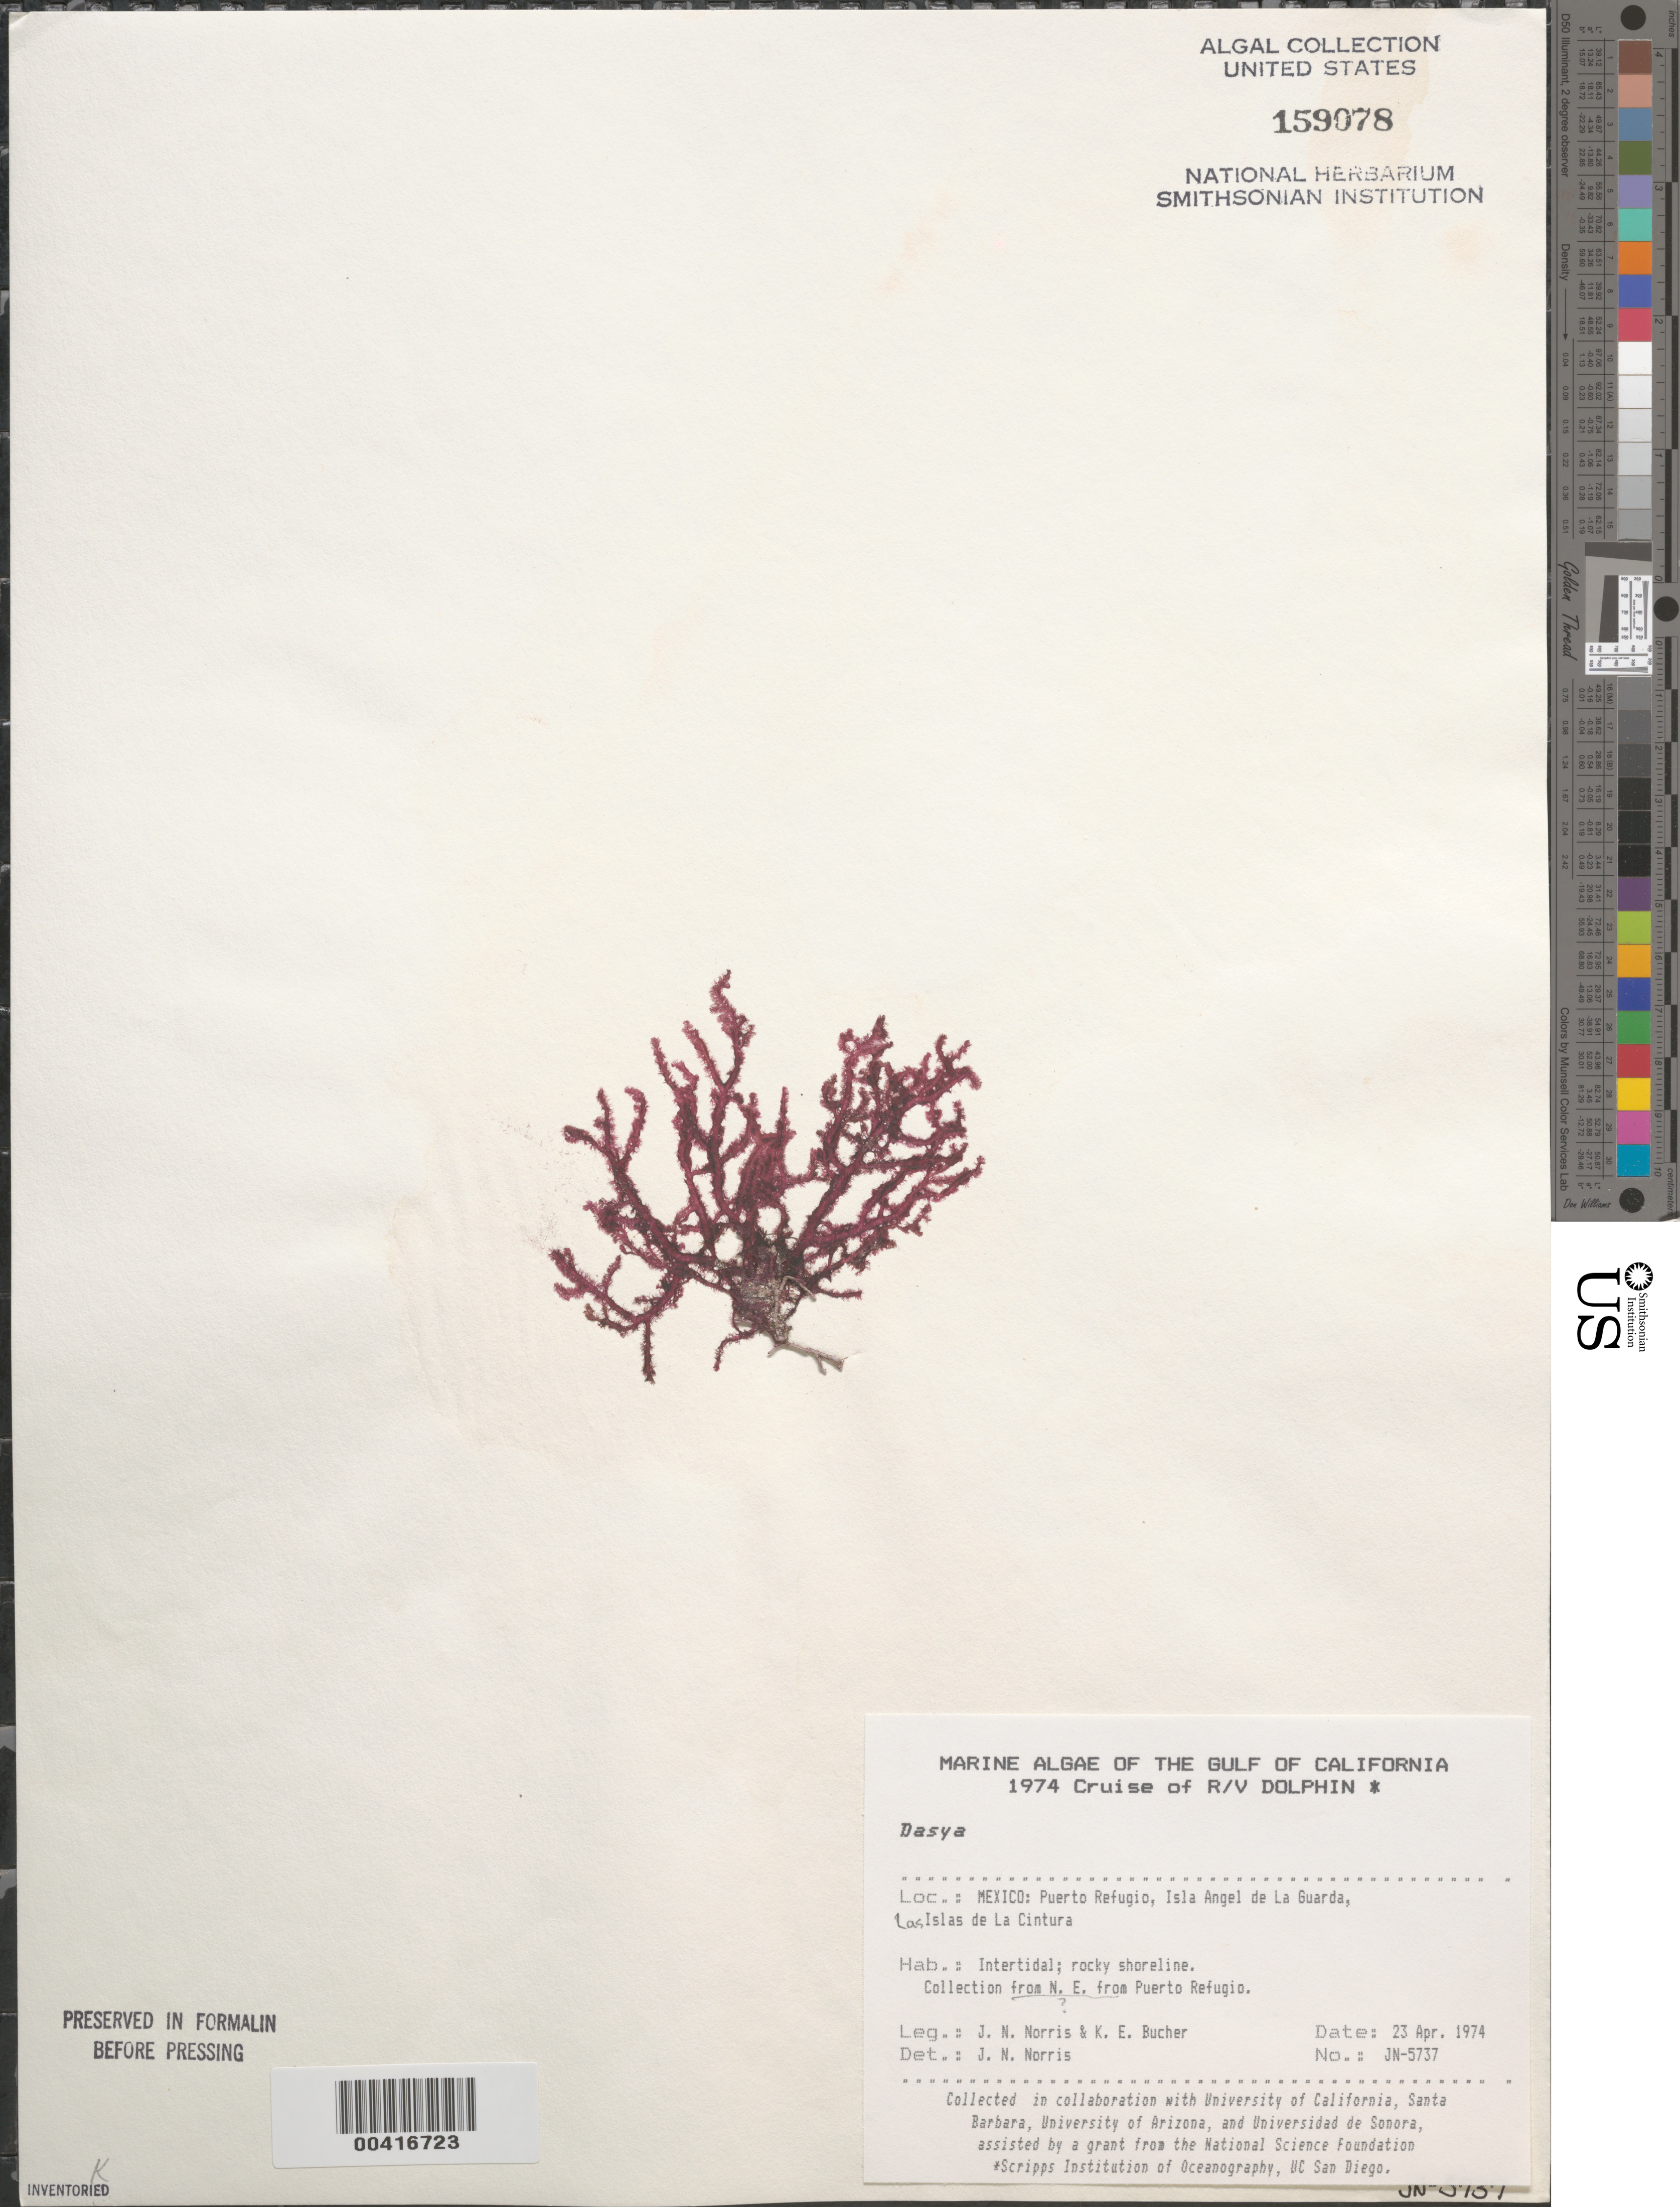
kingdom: Plantae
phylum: Rhodophyta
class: Florideophyceae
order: Ceramiales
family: Dasyaceae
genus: Dasya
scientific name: Dasya sp.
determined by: Norris, James N.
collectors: J. N. Norris & K. E. Bucher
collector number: JN-5737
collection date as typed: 23 Apr 1974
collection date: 1974-04-23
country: Mexico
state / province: Baja California Norte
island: Isla Angel de la Guarda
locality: Puerto Refugio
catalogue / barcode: US 159078